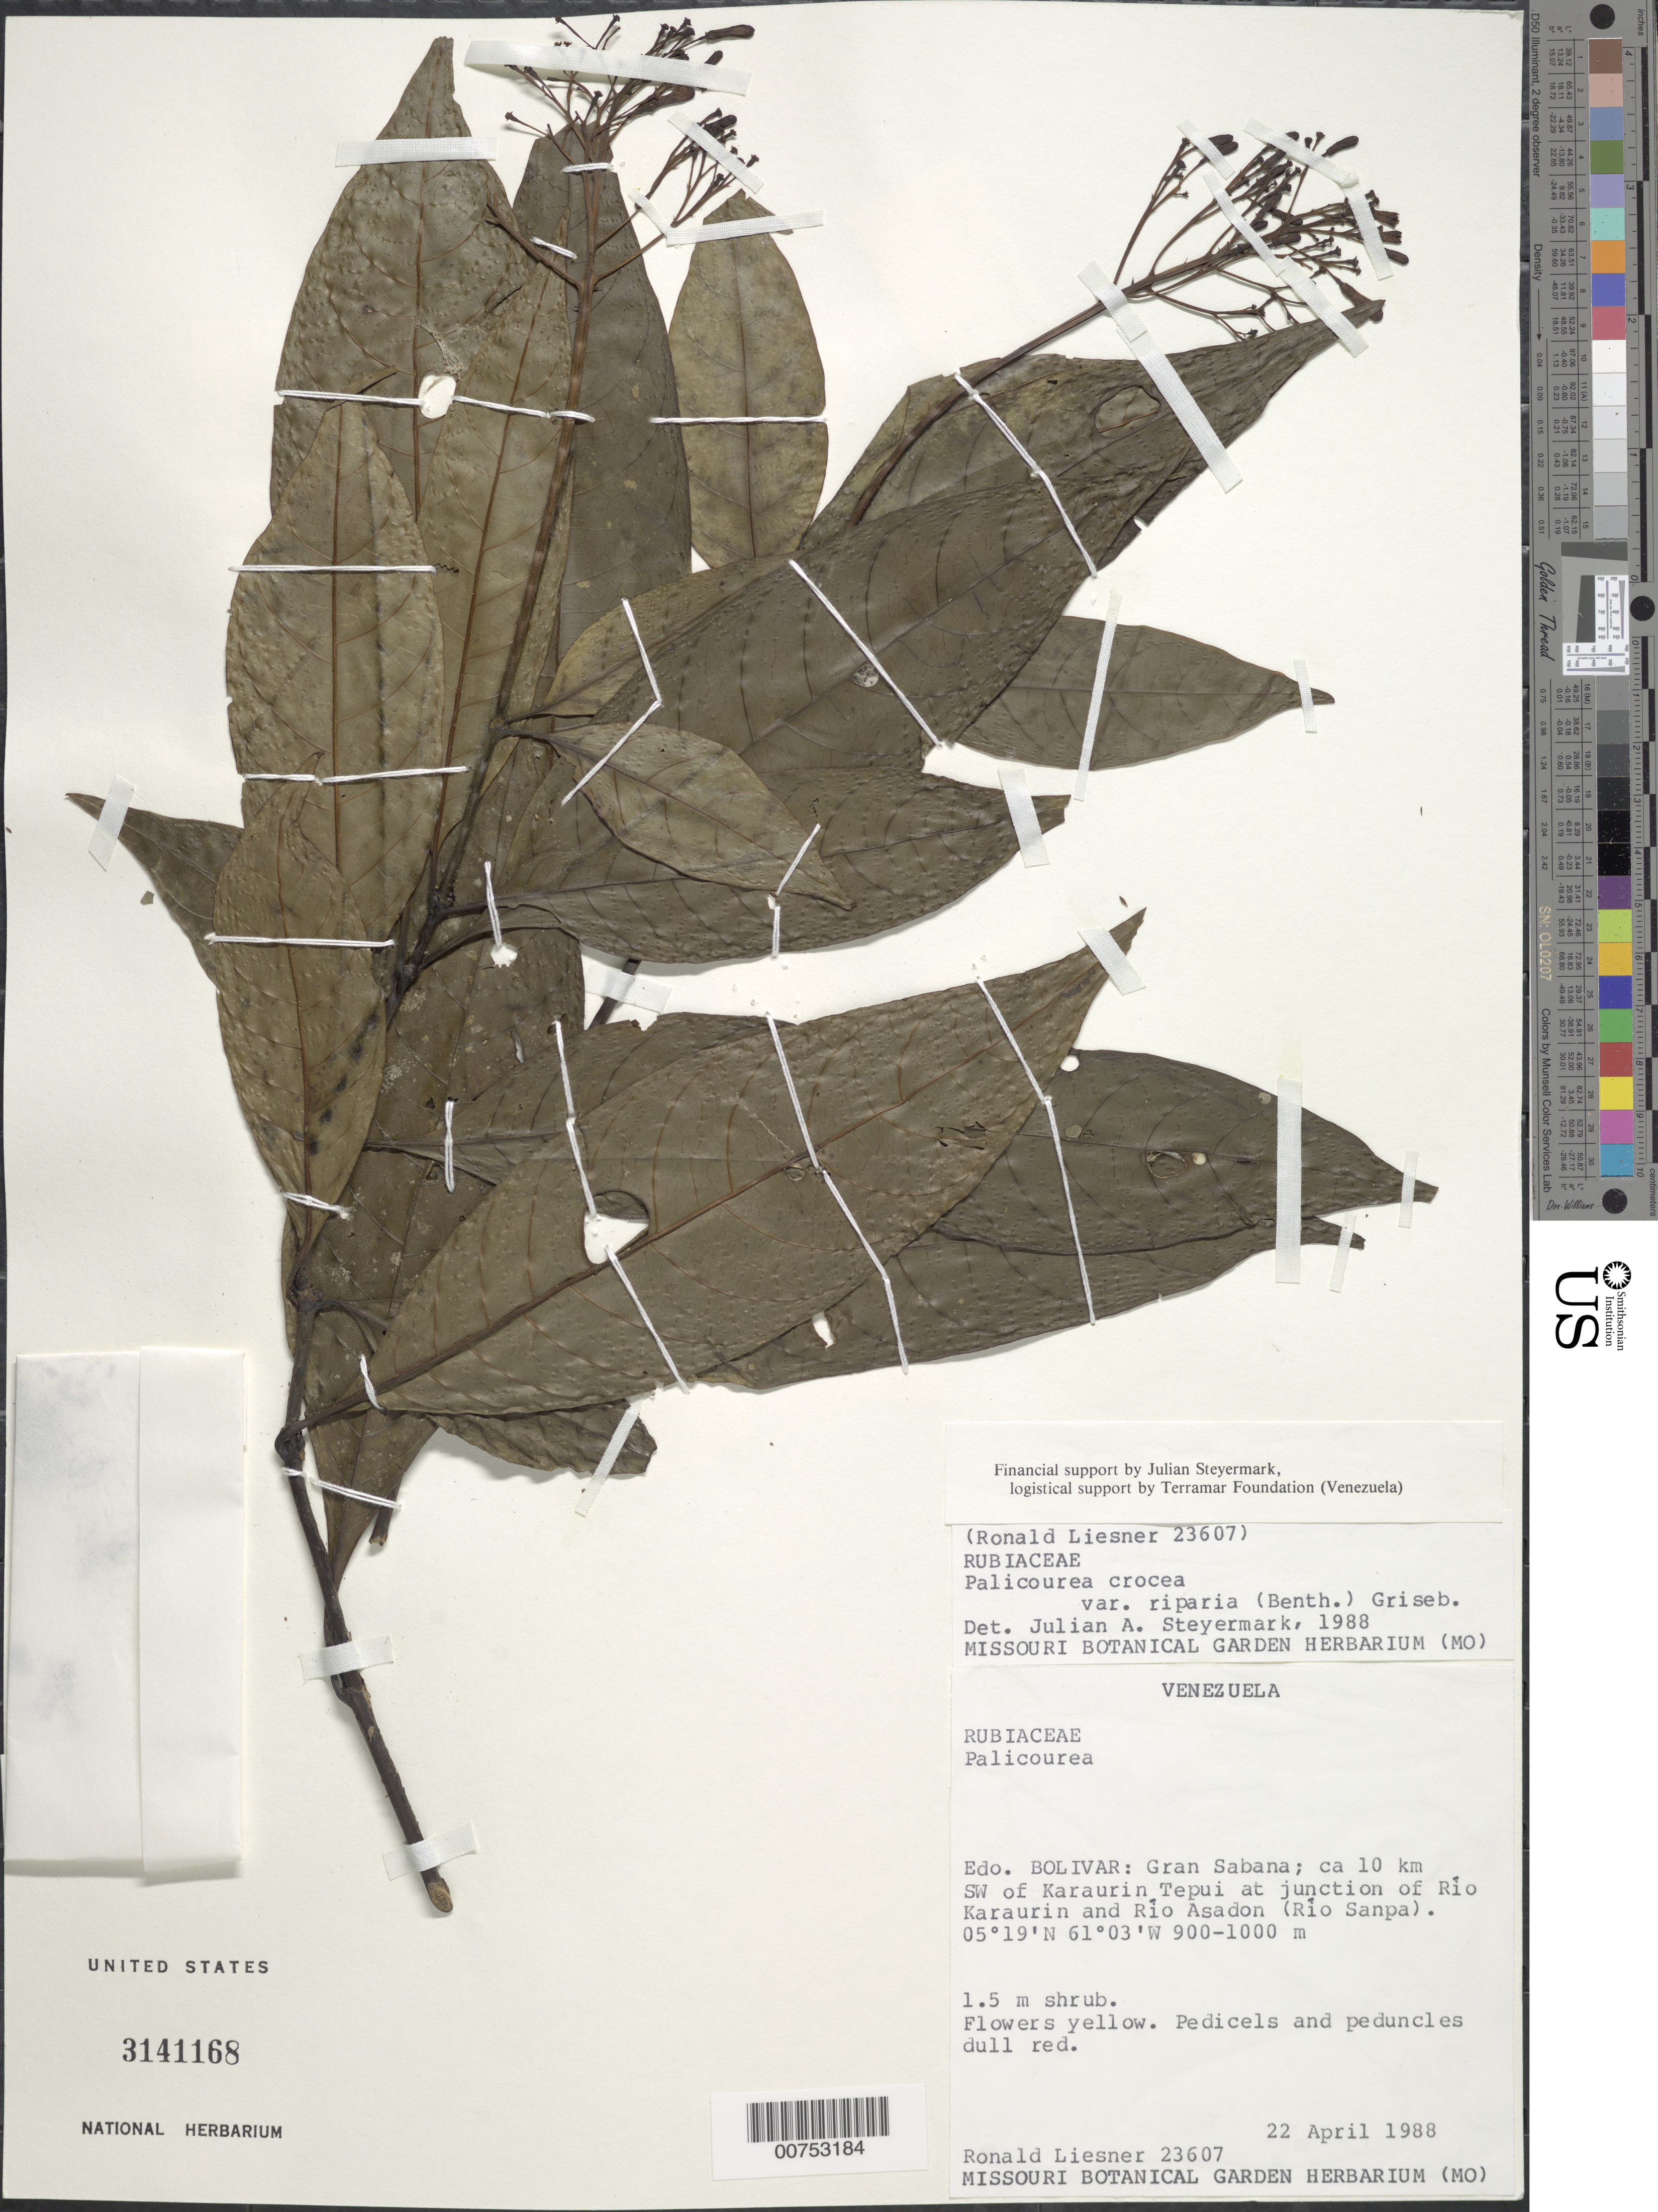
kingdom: Plantae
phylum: Tracheophyta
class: Magnoliopsida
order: Gentianales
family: Rubiaceae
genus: Palicourea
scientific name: Palicourea crocea var. riparia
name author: (Benth.) Griseb.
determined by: Steyermark, Julian A., (VEN)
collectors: R. L. Liesner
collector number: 23607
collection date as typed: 22-Apr-88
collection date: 1988-04-22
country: Venezuela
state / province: Bolívar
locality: Gran Sabana, ca 10 km SW of Karaurin tepuí at junction of Río Karaurin and Río Asadon (Río Sanpa)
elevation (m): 900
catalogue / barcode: US 3141168